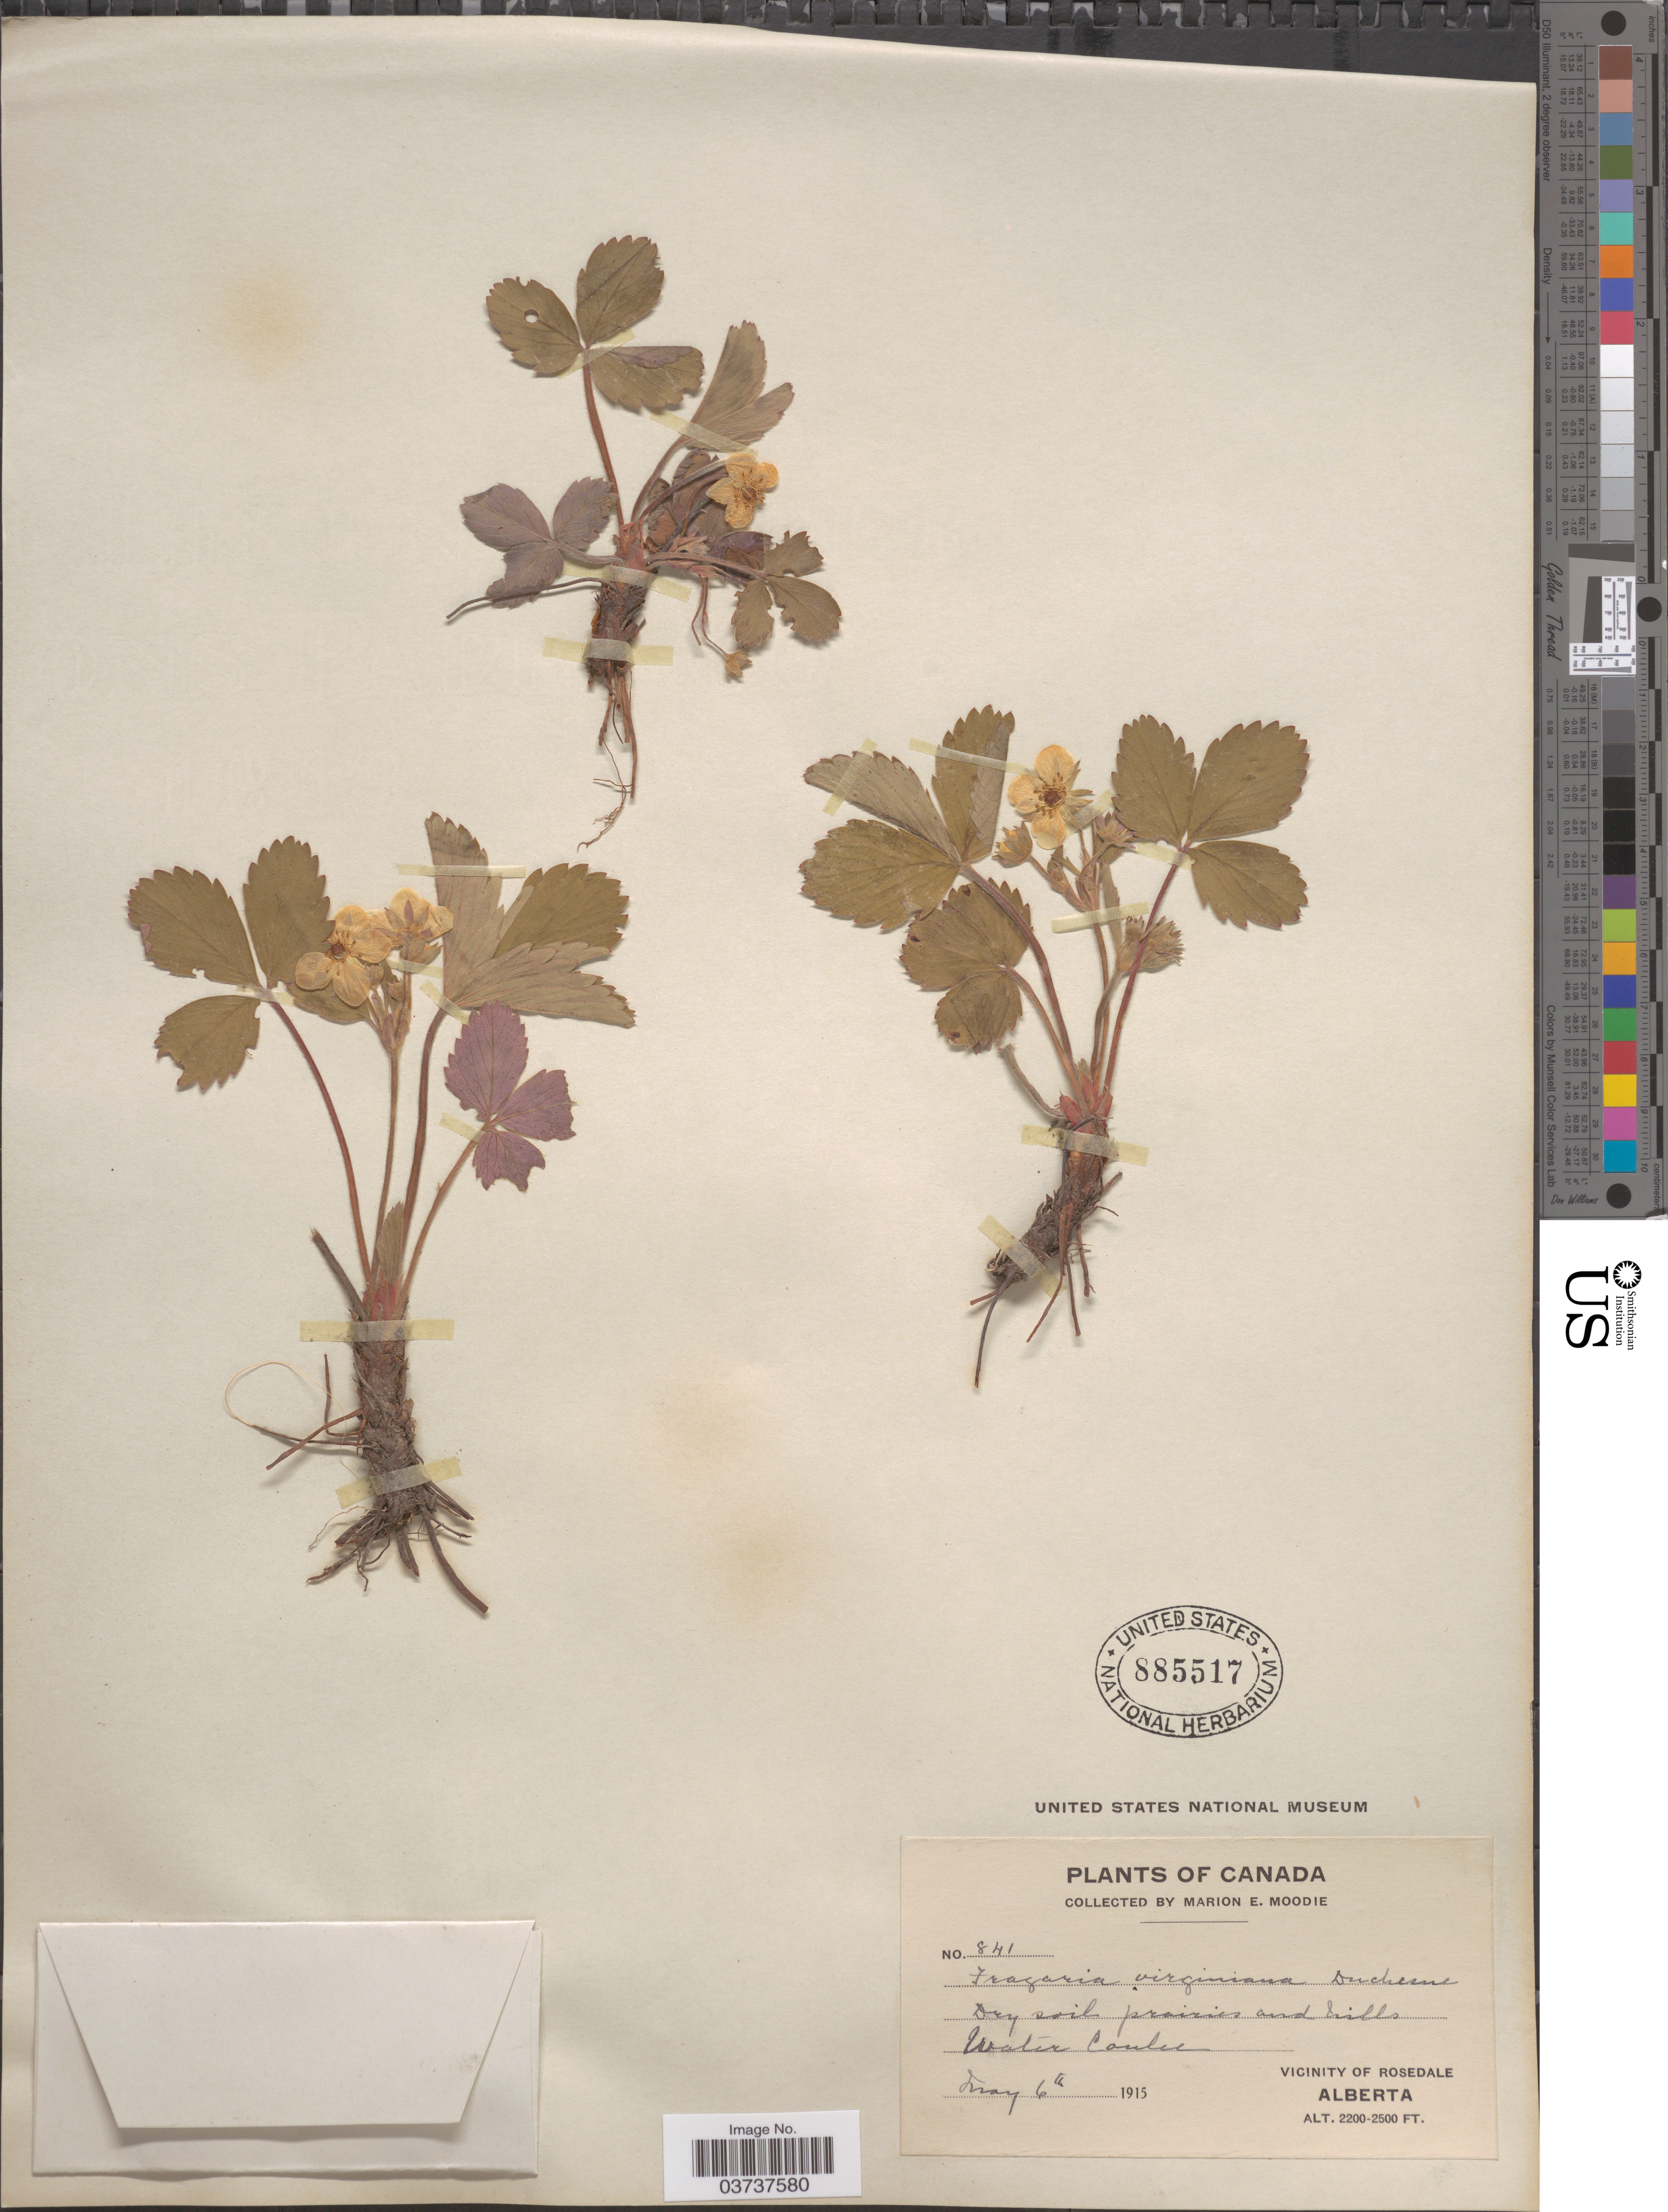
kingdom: Plantae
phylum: Tracheophyta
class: Magnoliopsida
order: Rosales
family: Rosaceae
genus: Fragaria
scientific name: Fragaria virginiana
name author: Mill.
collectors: M. E. Moodie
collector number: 841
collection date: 1915-05-06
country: Canada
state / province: Alberta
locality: Water Coulee. Vicinity of Rosedale.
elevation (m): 671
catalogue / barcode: US 885517